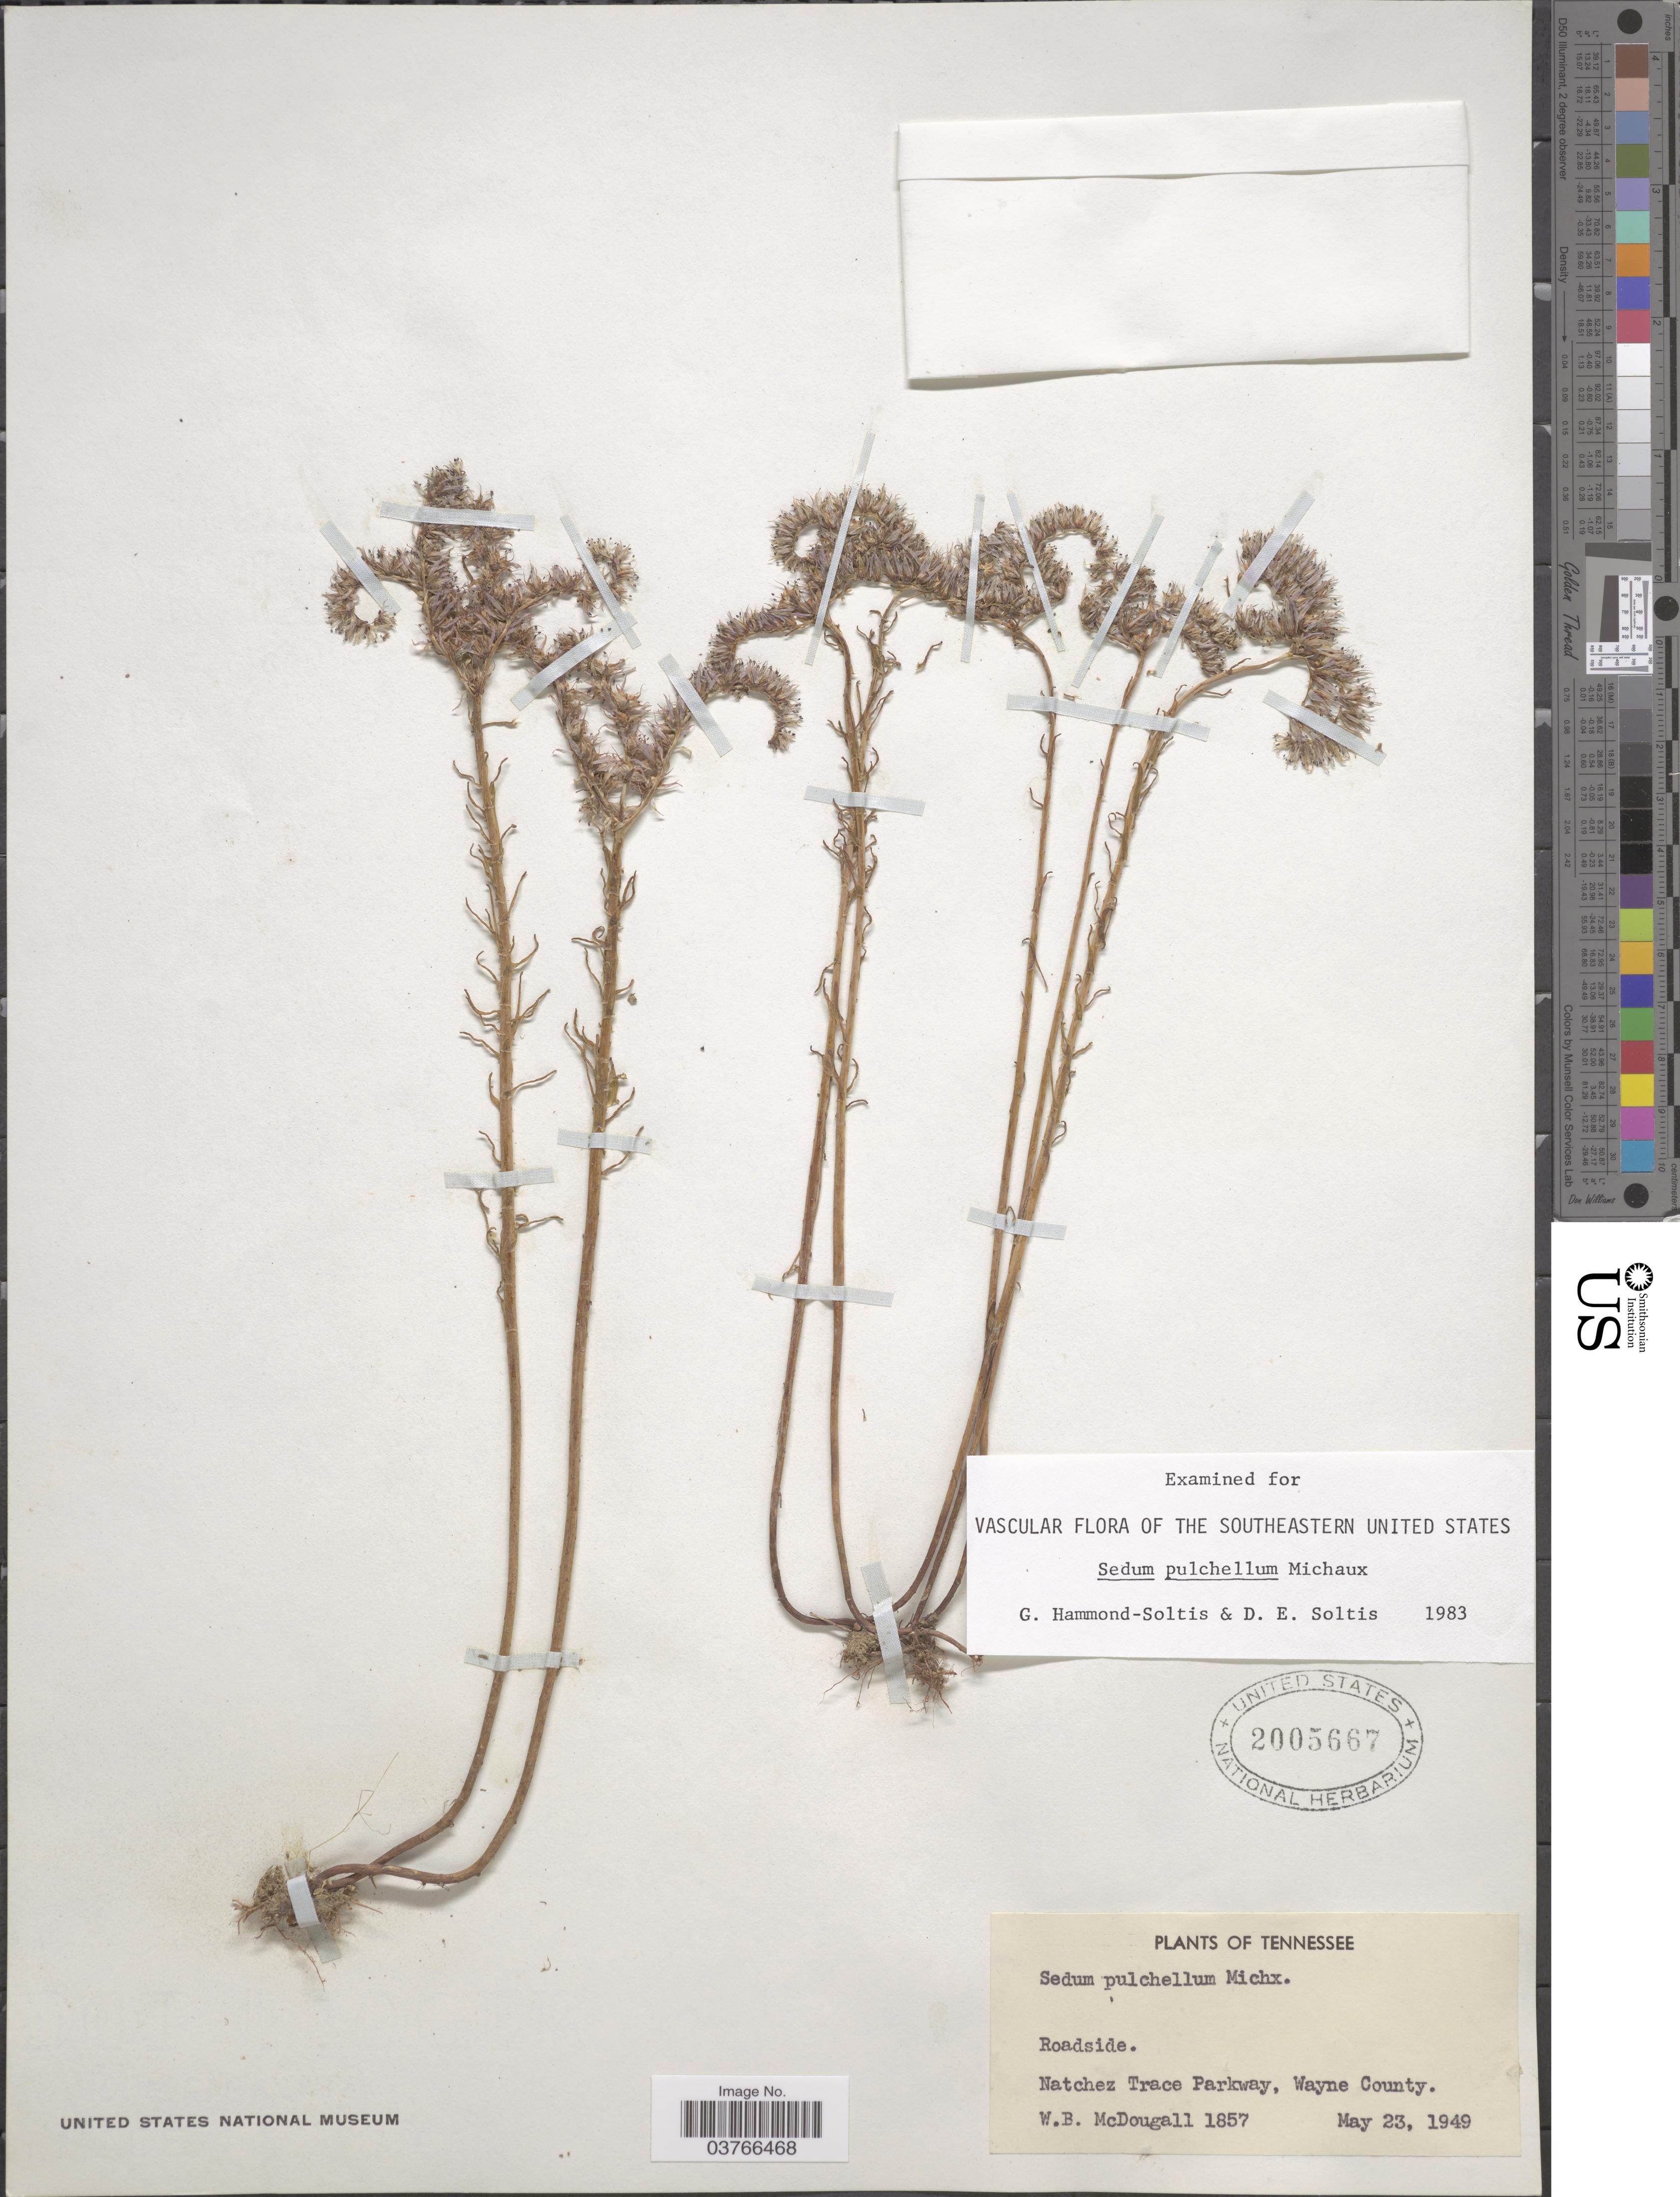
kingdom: Plantae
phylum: Tracheophyta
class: Magnoliopsida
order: Saxifragales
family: Crassulaceae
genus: Sedum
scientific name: Sedum pulchellum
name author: Michx.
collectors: W. B. McDougall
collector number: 1857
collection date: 1949-05-23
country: United States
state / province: Tennessee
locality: Roadside. Natchez Trace Parkway. Wayne County.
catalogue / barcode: US 2005667